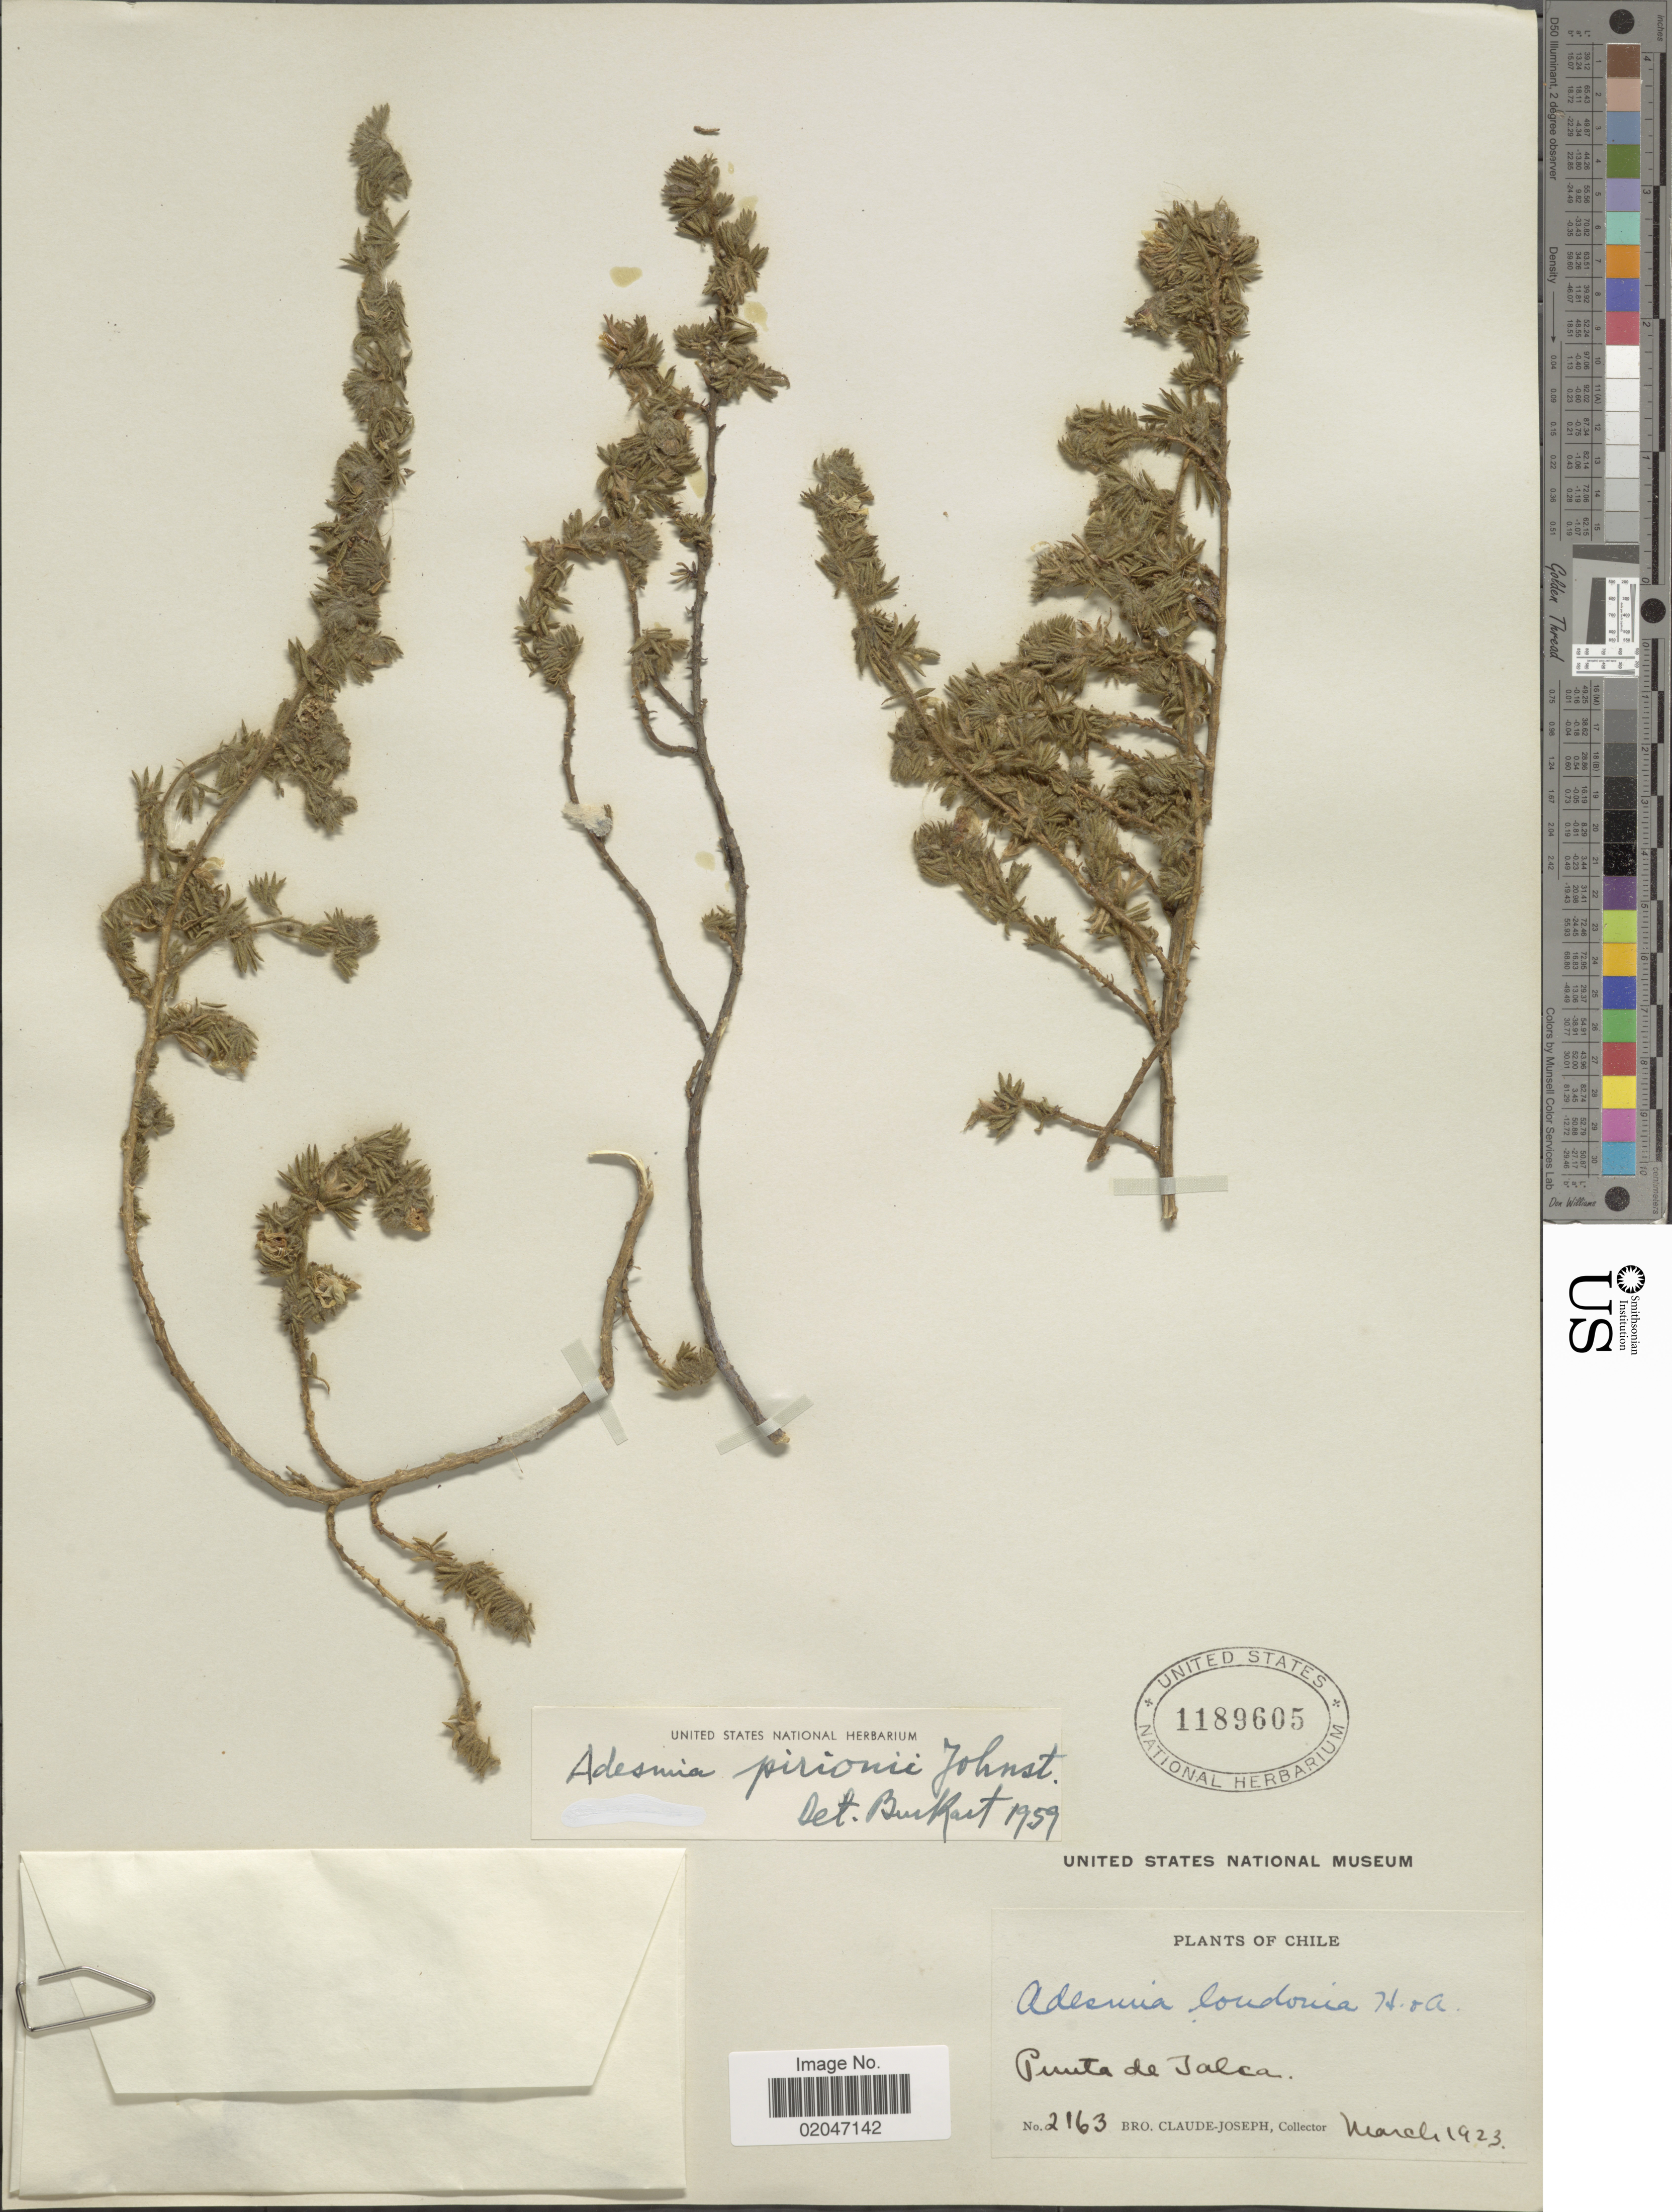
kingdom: Plantae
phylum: Tracheophyta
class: Magnoliopsida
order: Fabales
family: Fabaceae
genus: Adesmia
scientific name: Adesmia pirionii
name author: I.M. Johnst.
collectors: Bro. Claude-Joseph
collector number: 2163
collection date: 1923-03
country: Chile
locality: Punta de Jalca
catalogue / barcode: US 1189605